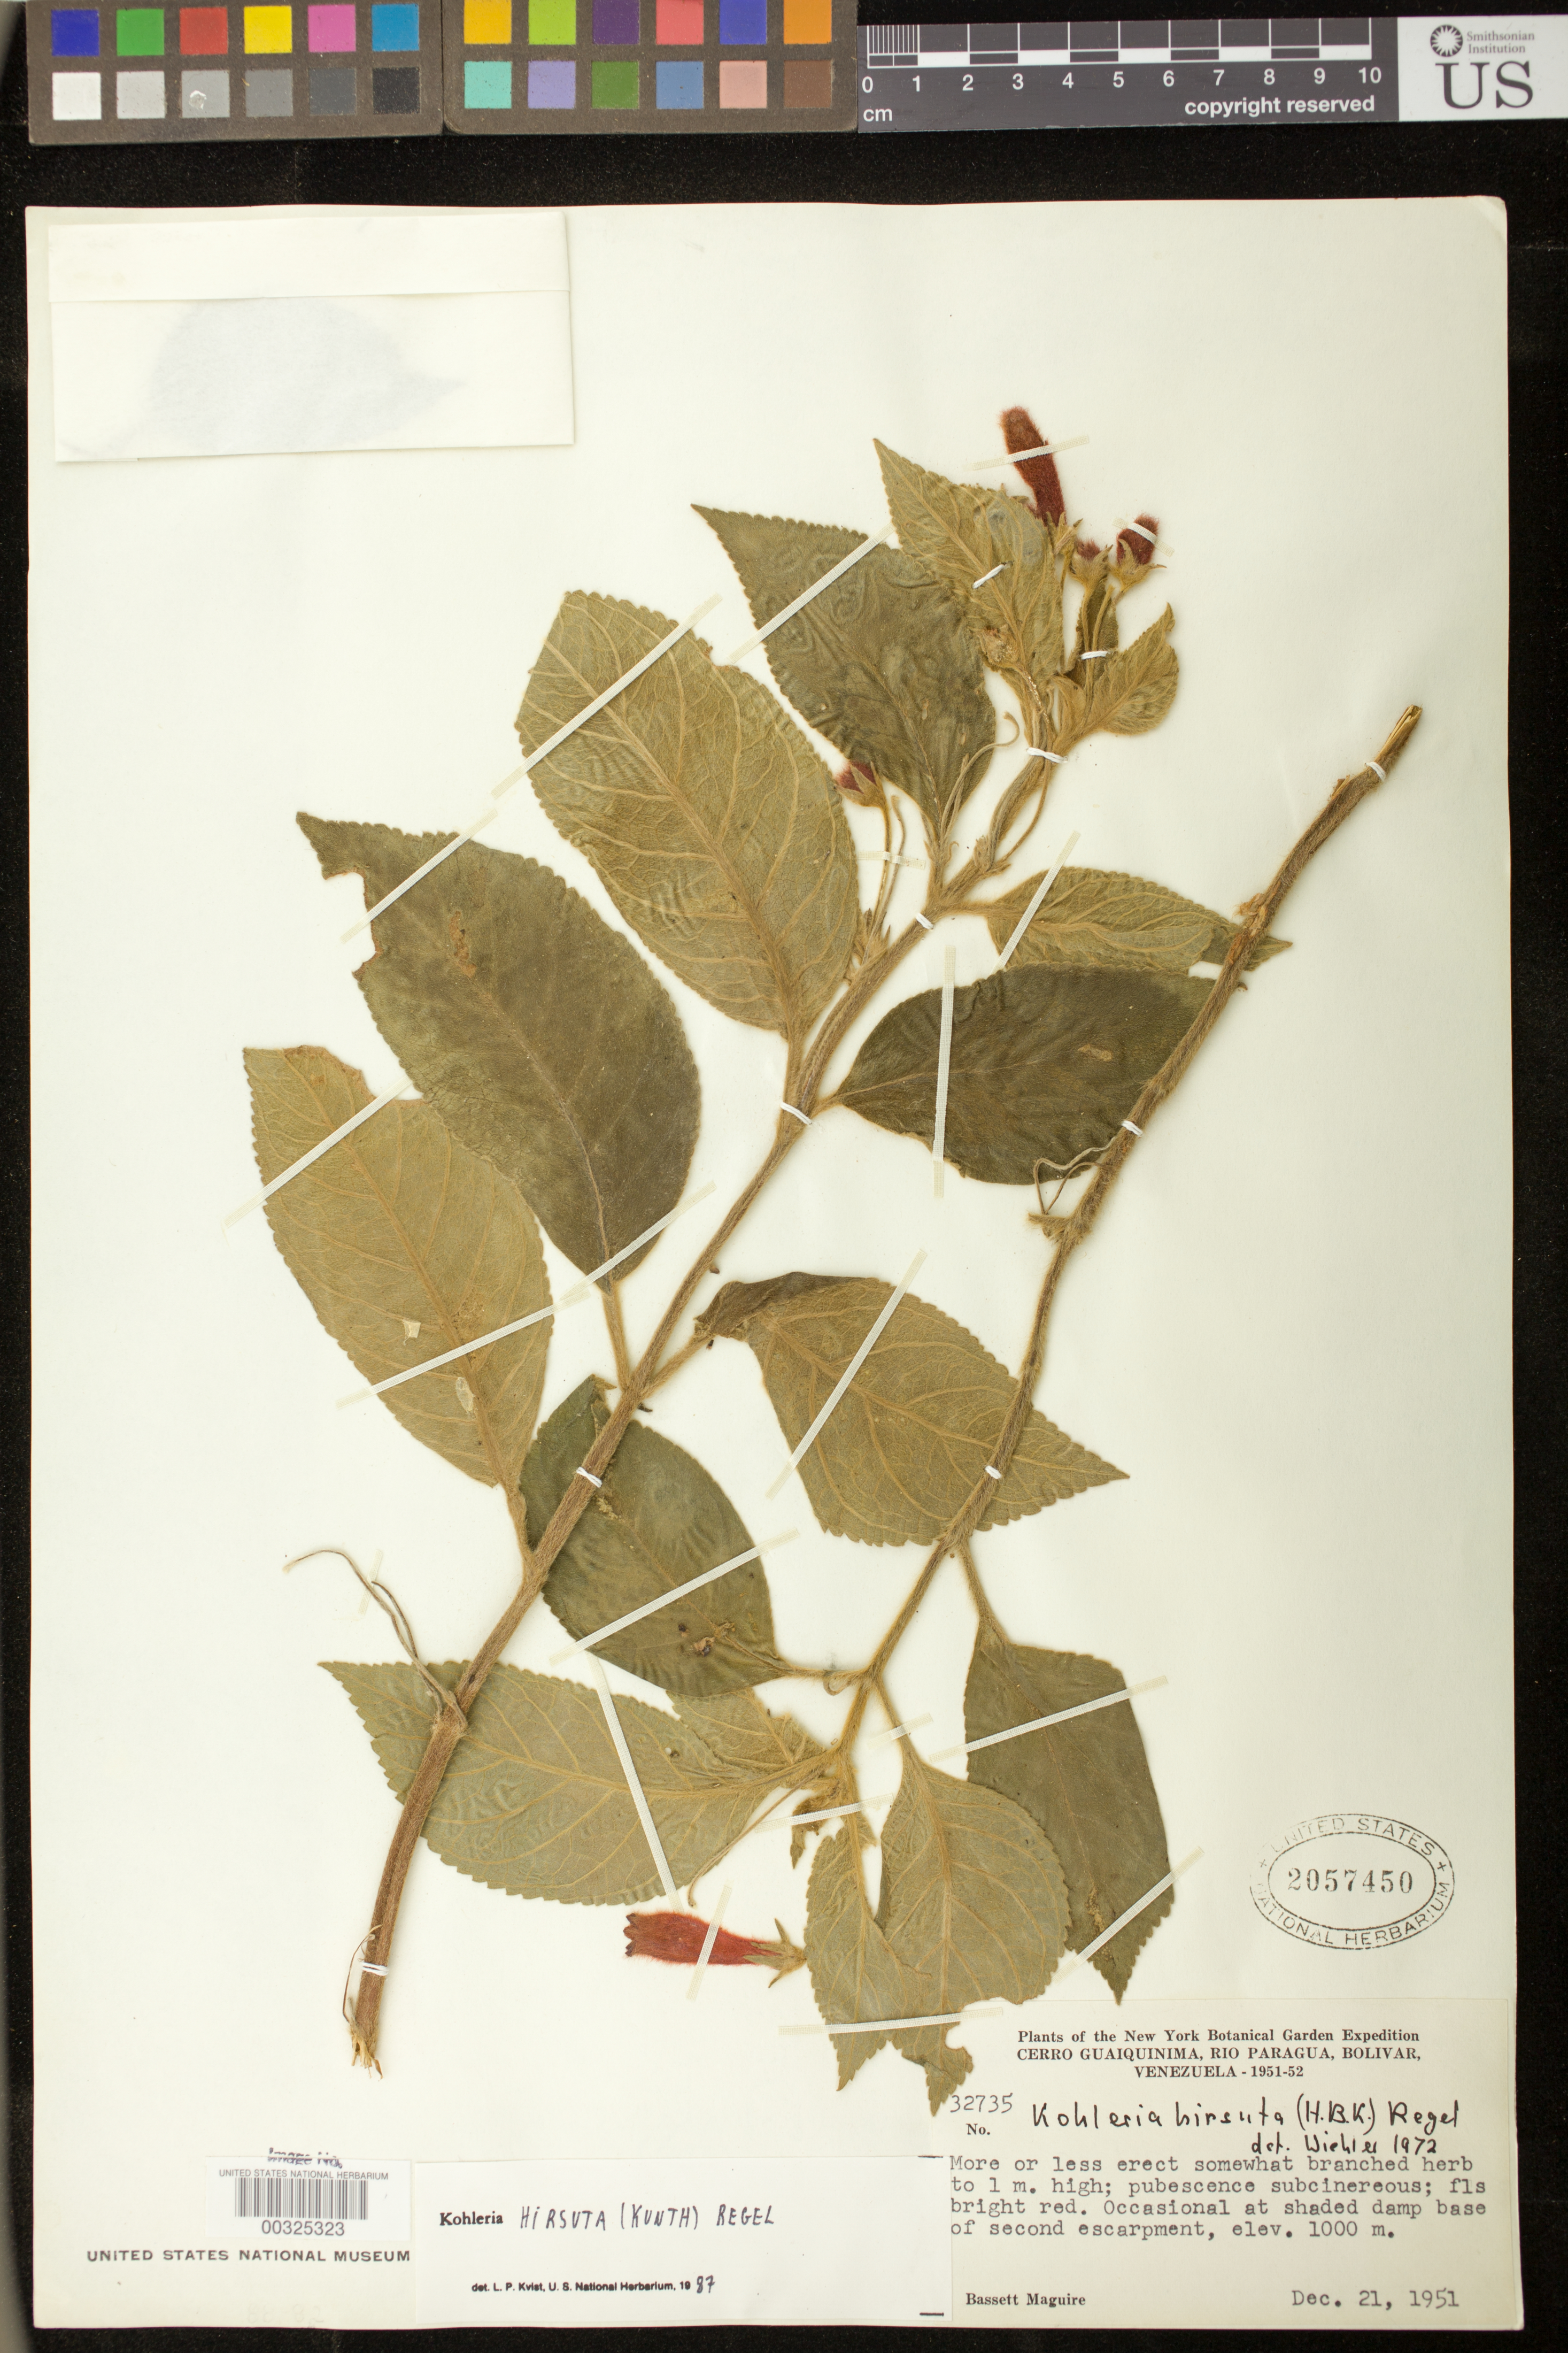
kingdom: Plantae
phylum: Tracheophyta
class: Magnoliopsida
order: Lamiales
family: Gesneriaceae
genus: Kohleria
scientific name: Kohleria hirsuta var. hirsuta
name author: (Kunth) Regel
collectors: B. Maguire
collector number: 32735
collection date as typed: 21 Dec 1951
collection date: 1951-12-21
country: Venezuela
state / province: Bolívar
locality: Cerro Guaiquinima, Rio Paragua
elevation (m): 1000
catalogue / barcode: US 2057450